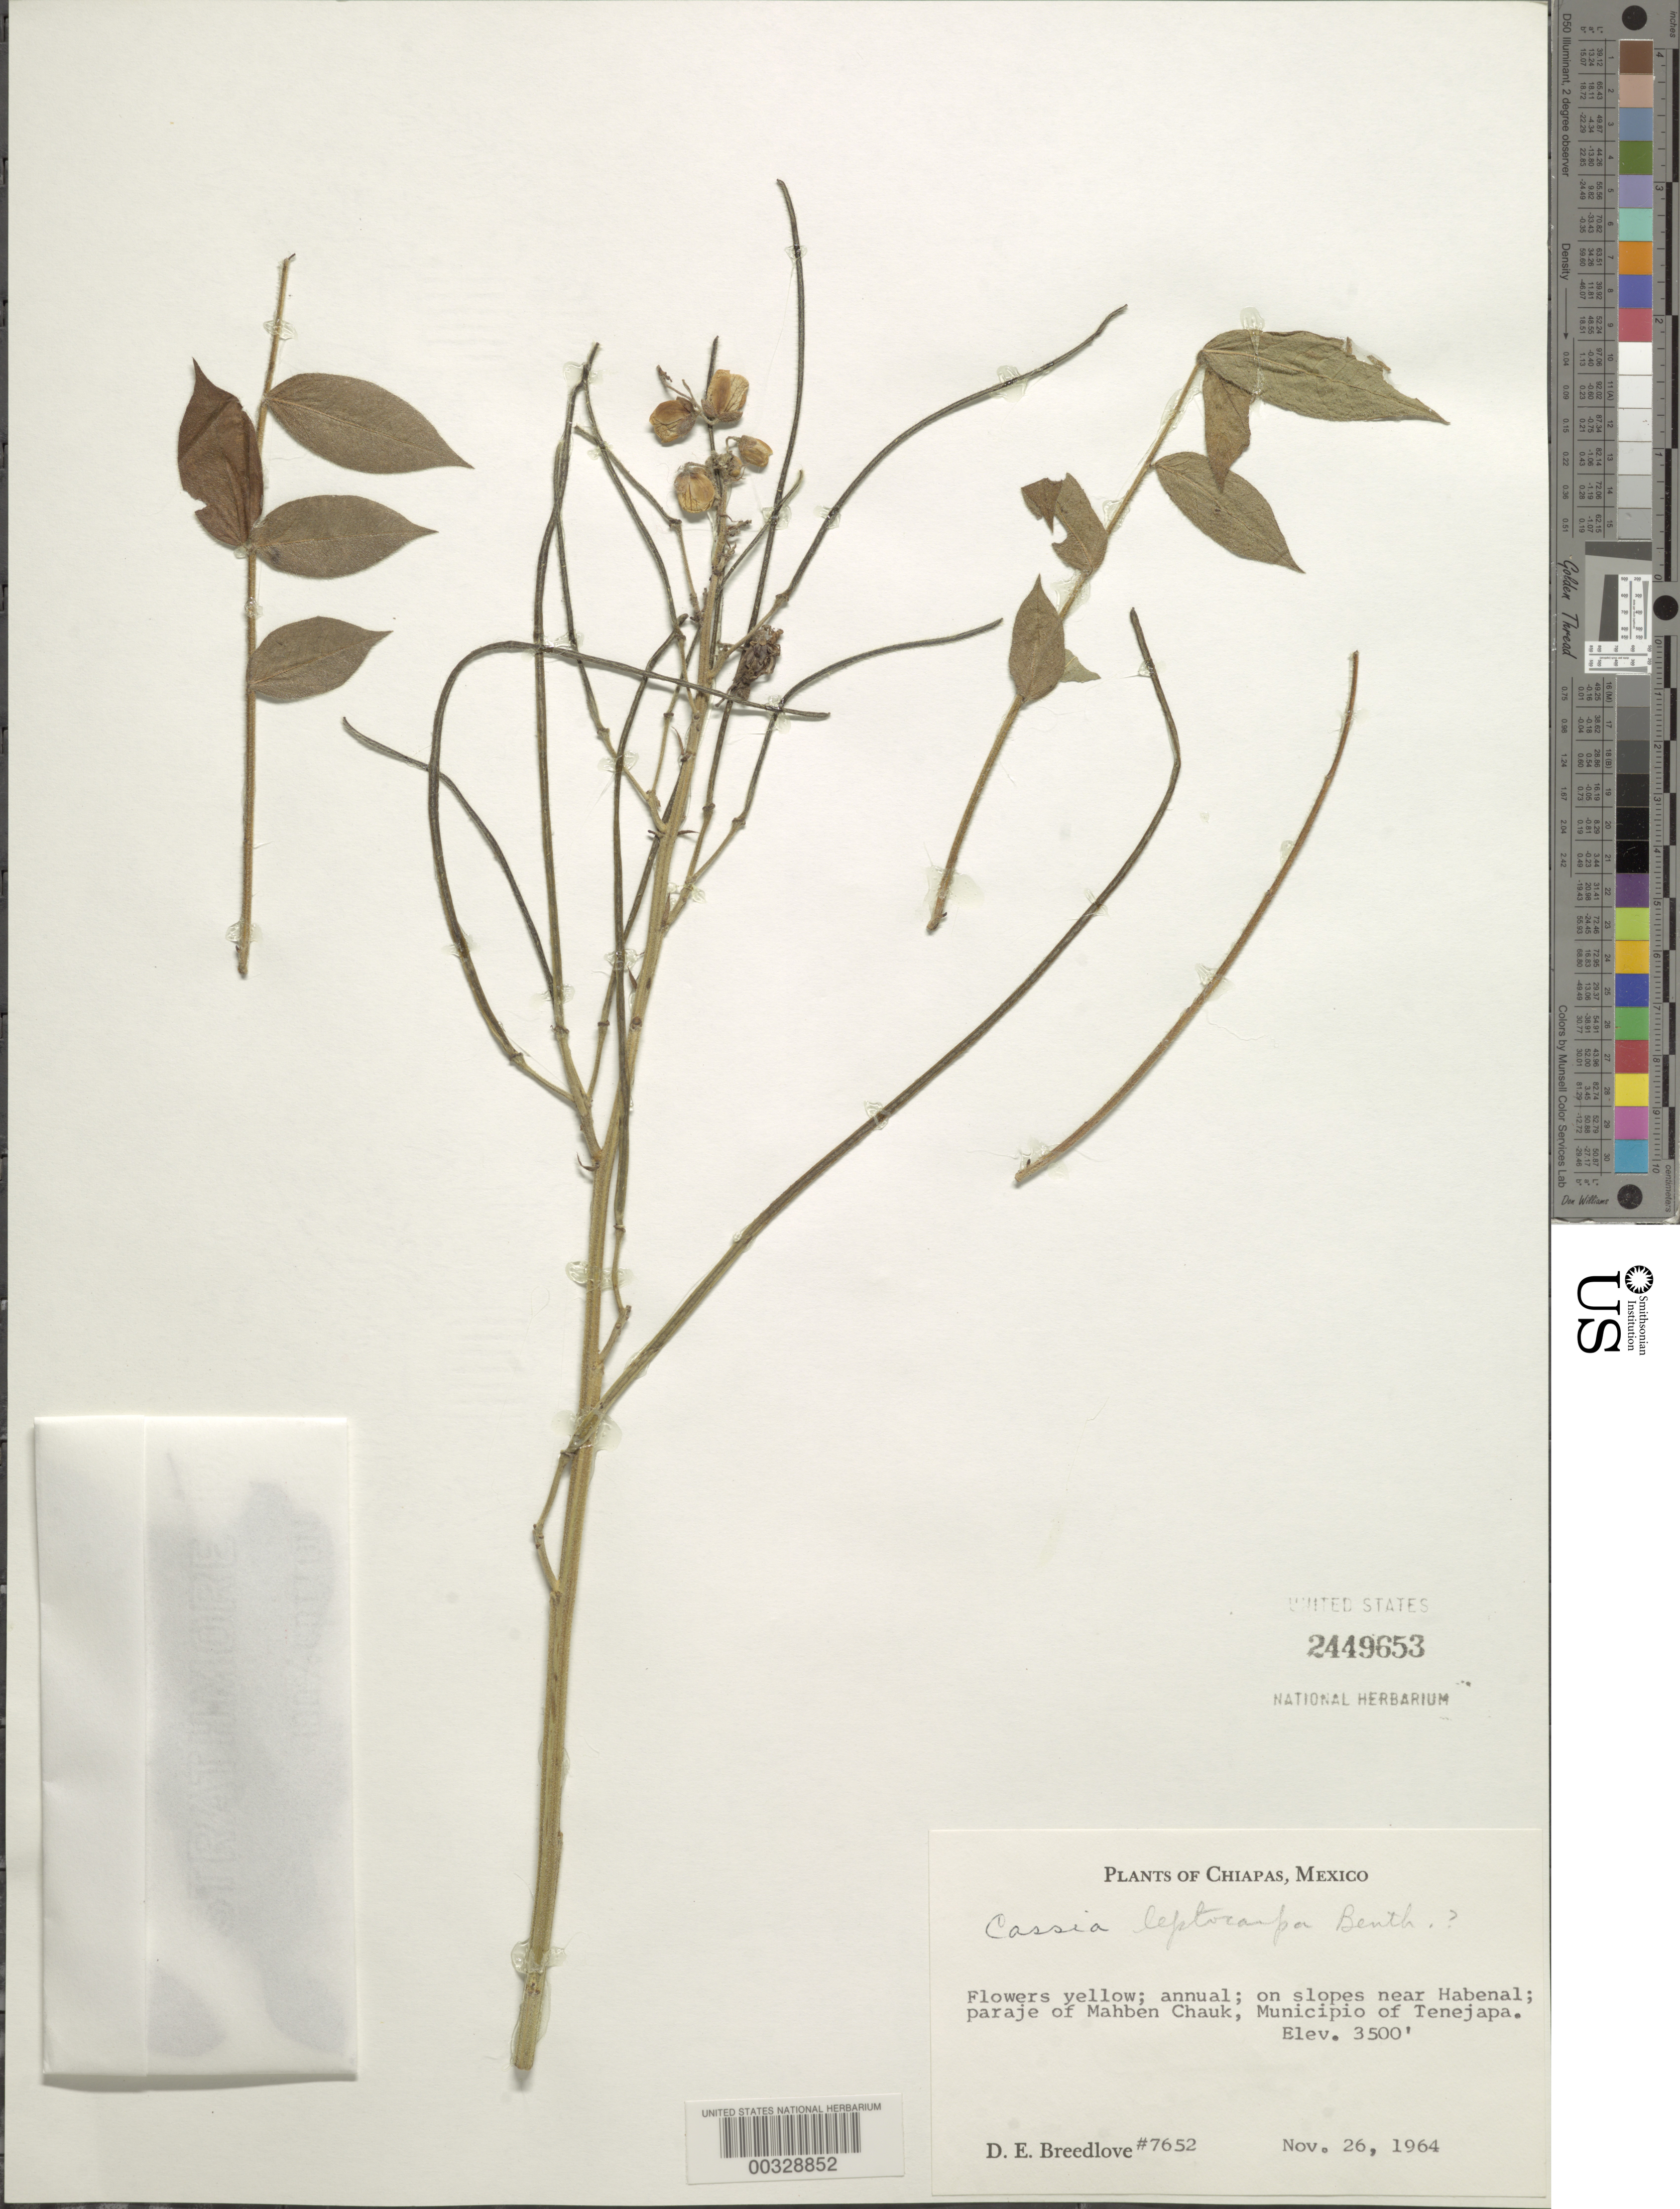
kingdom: Plantae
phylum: Tracheophyta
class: Magnoliopsida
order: Fabales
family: Fabaceae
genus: Senna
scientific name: Senna hirsuta var. leptocarpa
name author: (Benth.) H.S. Irwin & Barneby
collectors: D. E. Breedlove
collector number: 7652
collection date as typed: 26 Nov 1964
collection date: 1964-11-26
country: Mexico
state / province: Chiapas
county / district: Tenejapa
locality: Near Habenal; paraje of Mahben Chauk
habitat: On slopes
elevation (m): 1067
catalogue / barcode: US 2449653